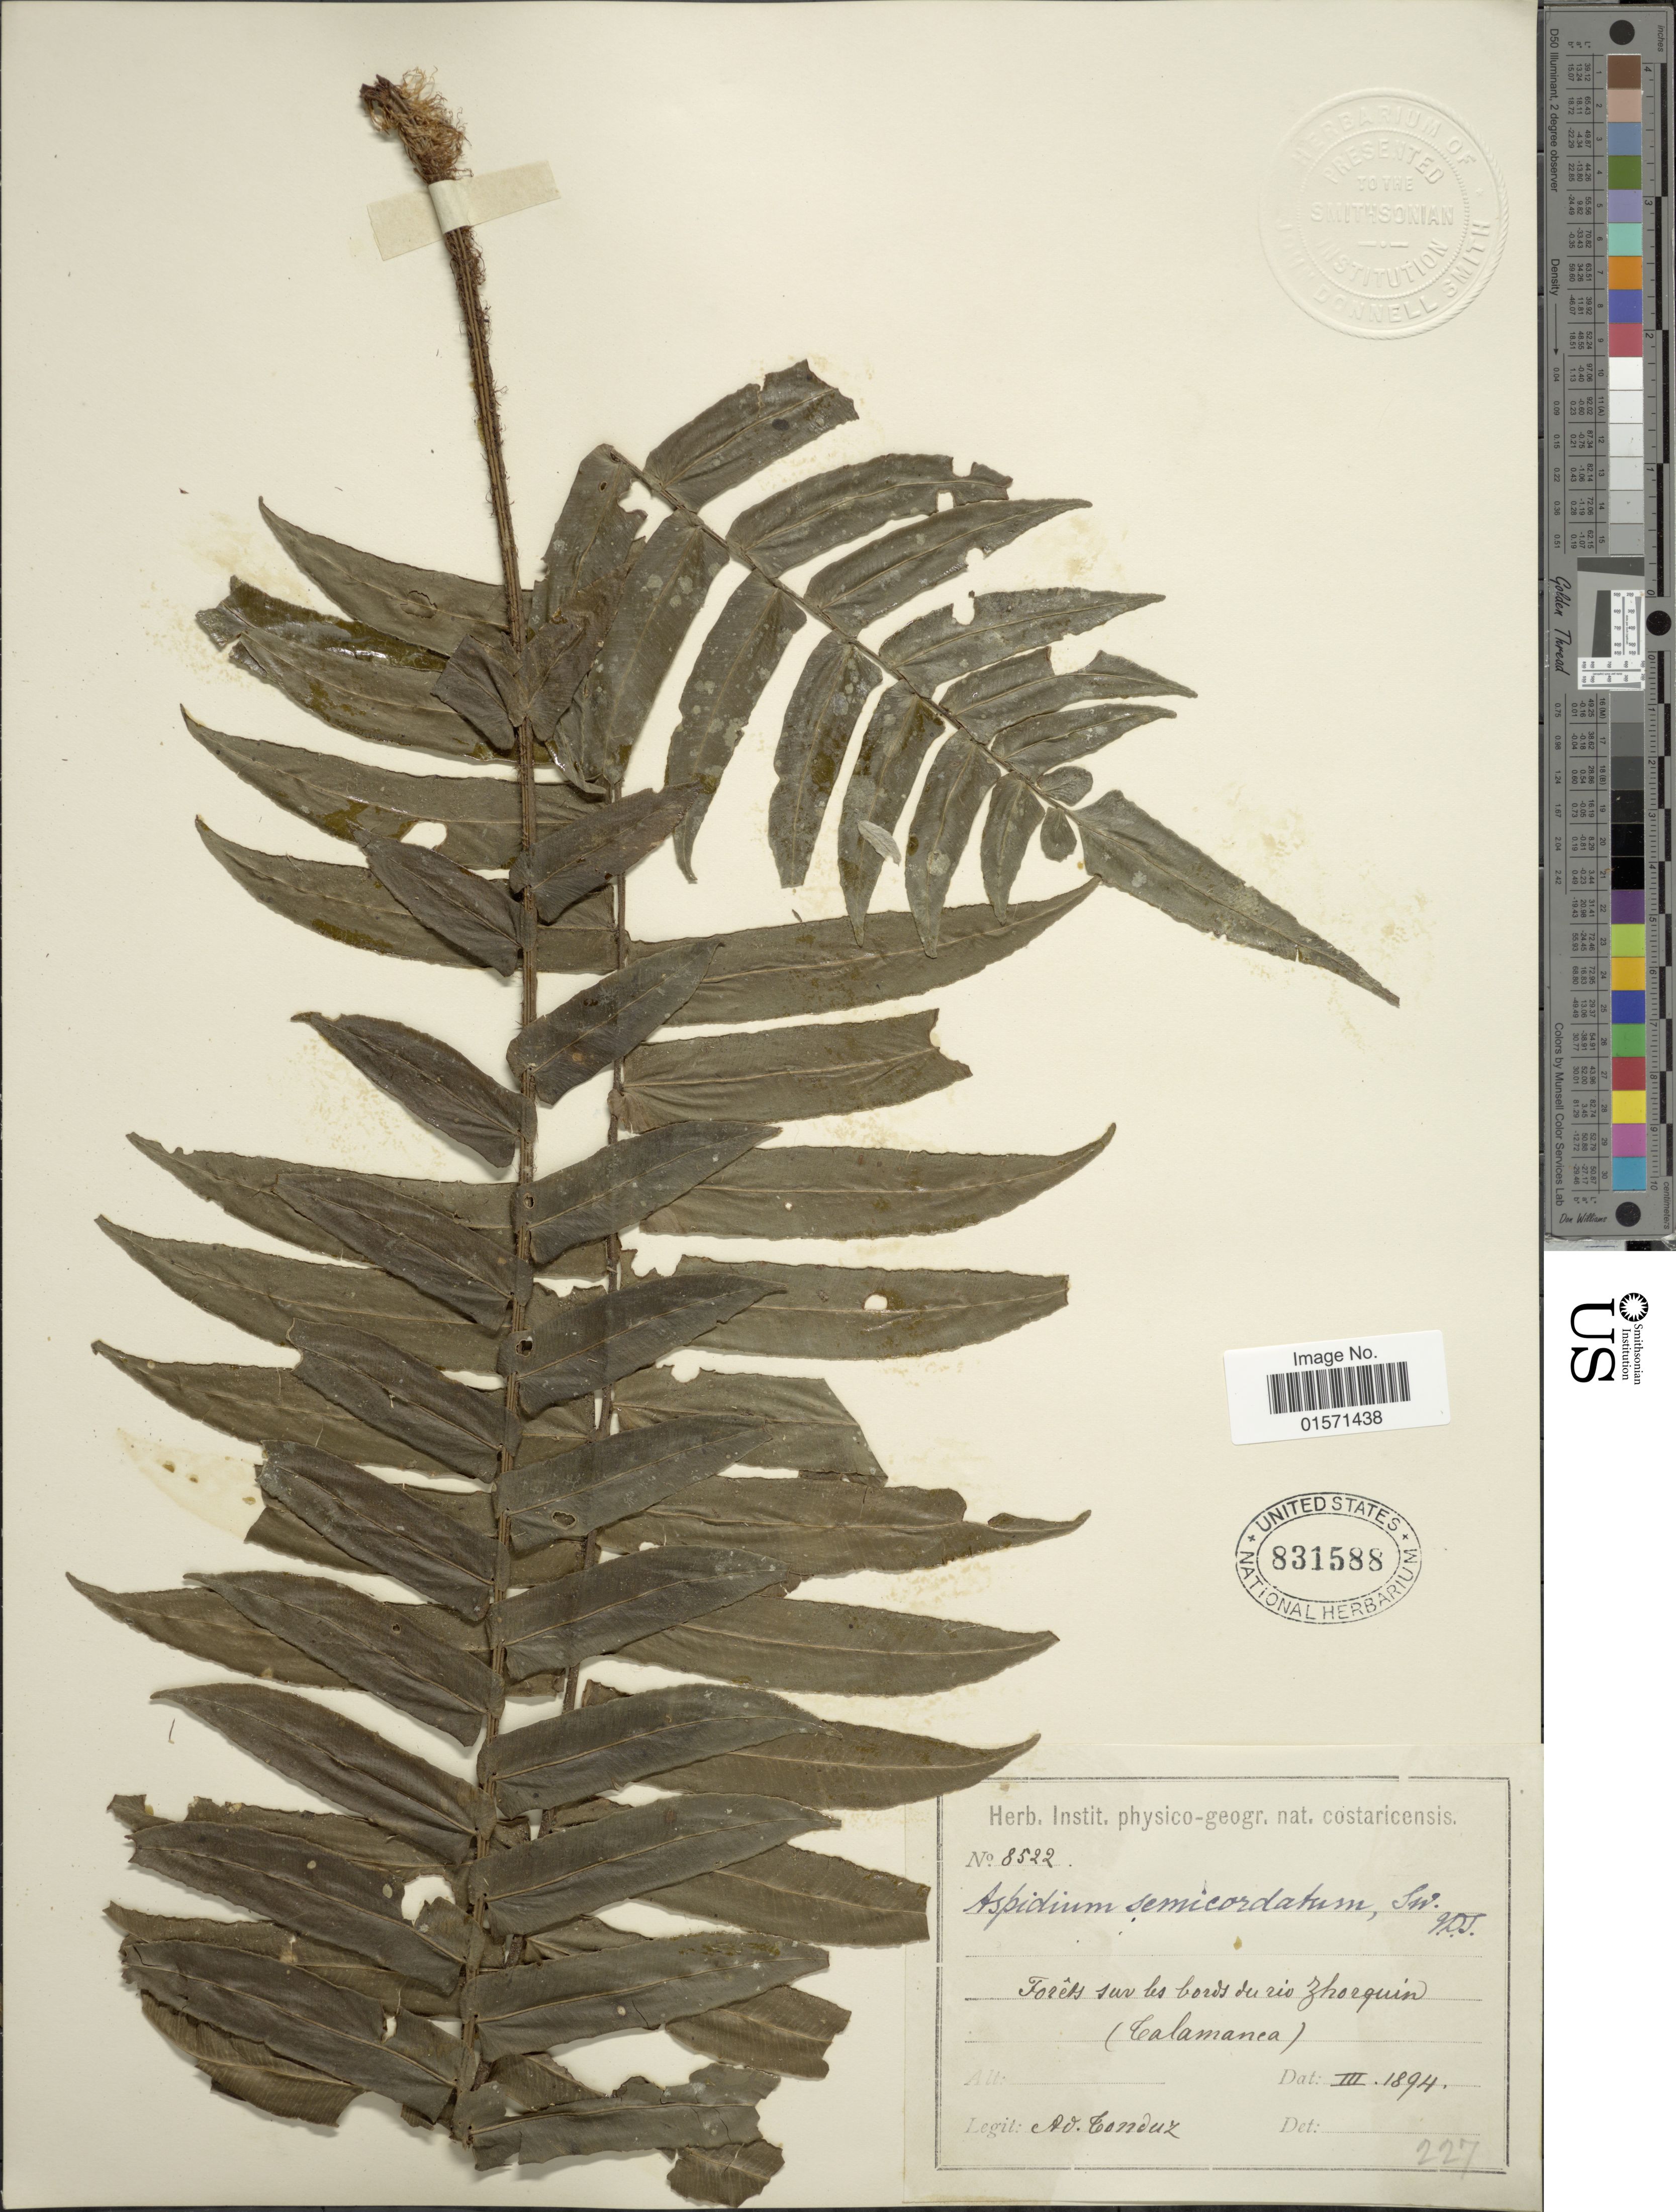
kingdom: Plantae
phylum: Tracheophyta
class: Polypodiopsida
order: Polypodiales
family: Lomariopsidaceae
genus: Cyclopeltis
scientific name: Cyclopeltis semicordata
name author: (Sw.) J. Sm.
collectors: A. Tonduz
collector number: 8522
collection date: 1894-03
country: Costa Rica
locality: Forets sur les du rio Zhoequin (Calamanca)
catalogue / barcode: US 831588